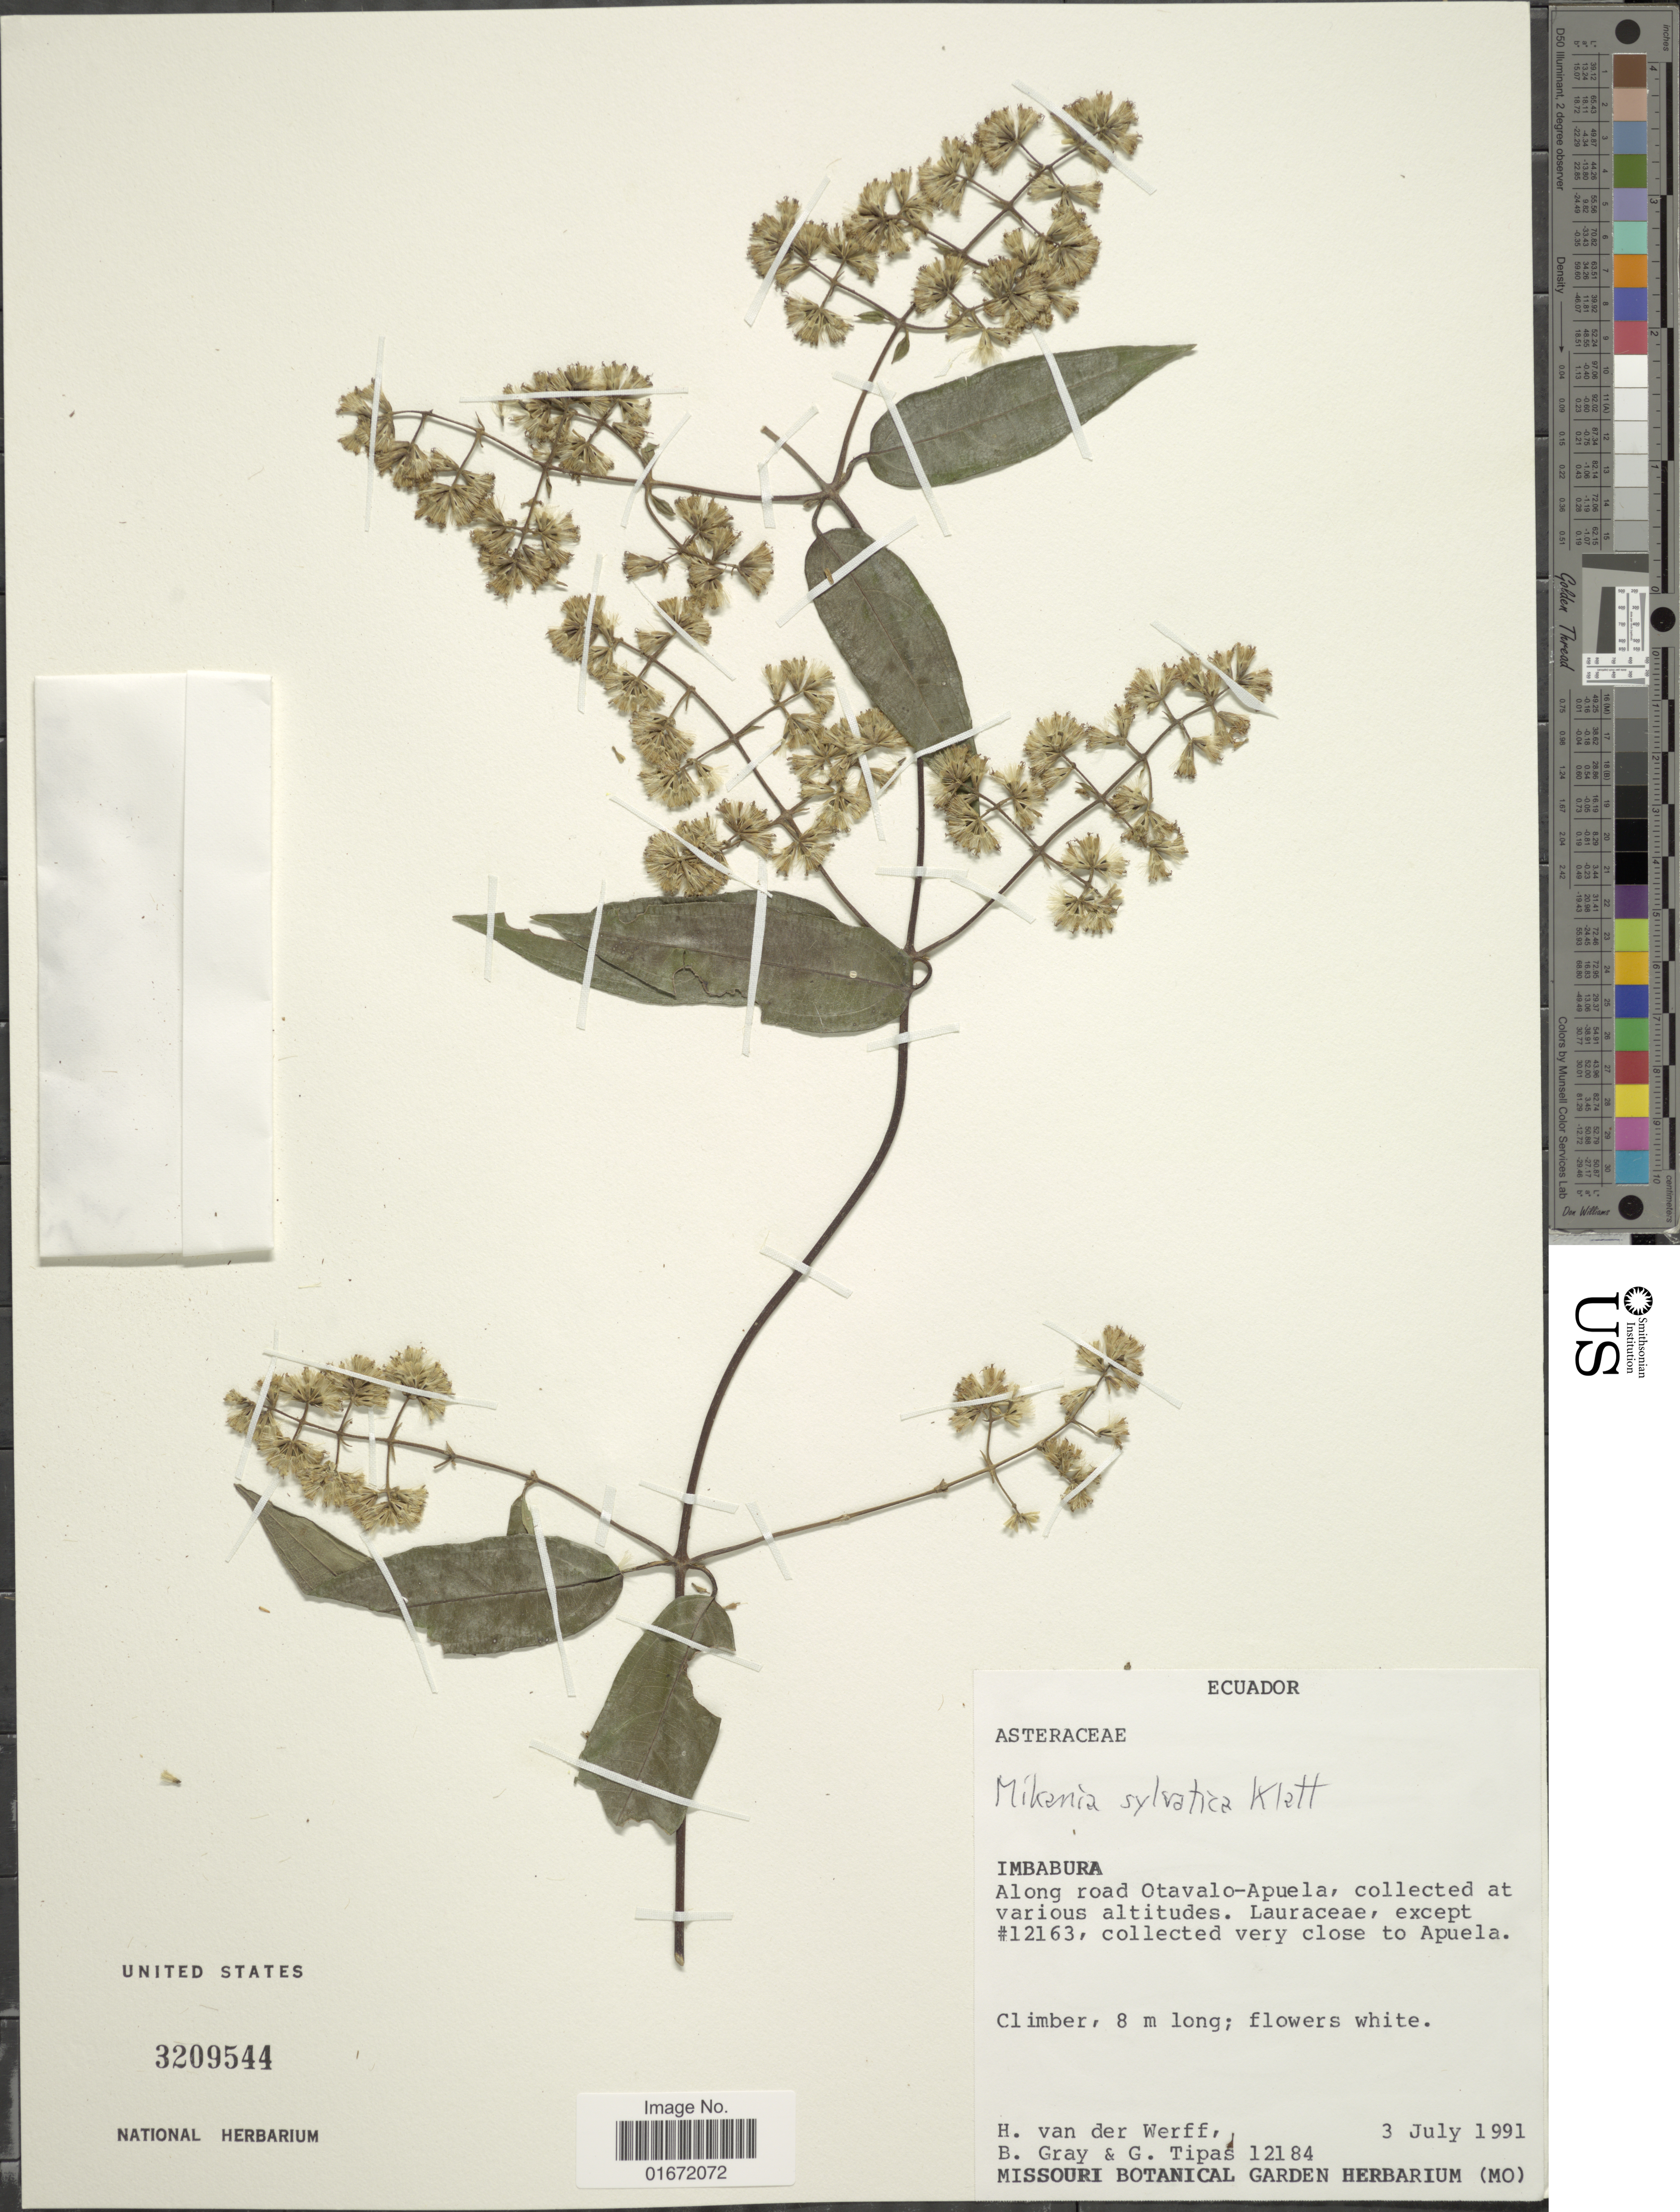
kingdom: Plantae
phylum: Tracheophyta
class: Magnoliopsida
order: Asterales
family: Asteraceae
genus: Mikania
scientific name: Mikania sylvatica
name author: Klatt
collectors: H. van der Werff, B. Gray & G. Tipas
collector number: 12184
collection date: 1991-07-03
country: Ecuador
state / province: Imbabura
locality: Imbabura. Along road Otavalo-Apuela, collected at various altitudes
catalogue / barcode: US 3209544